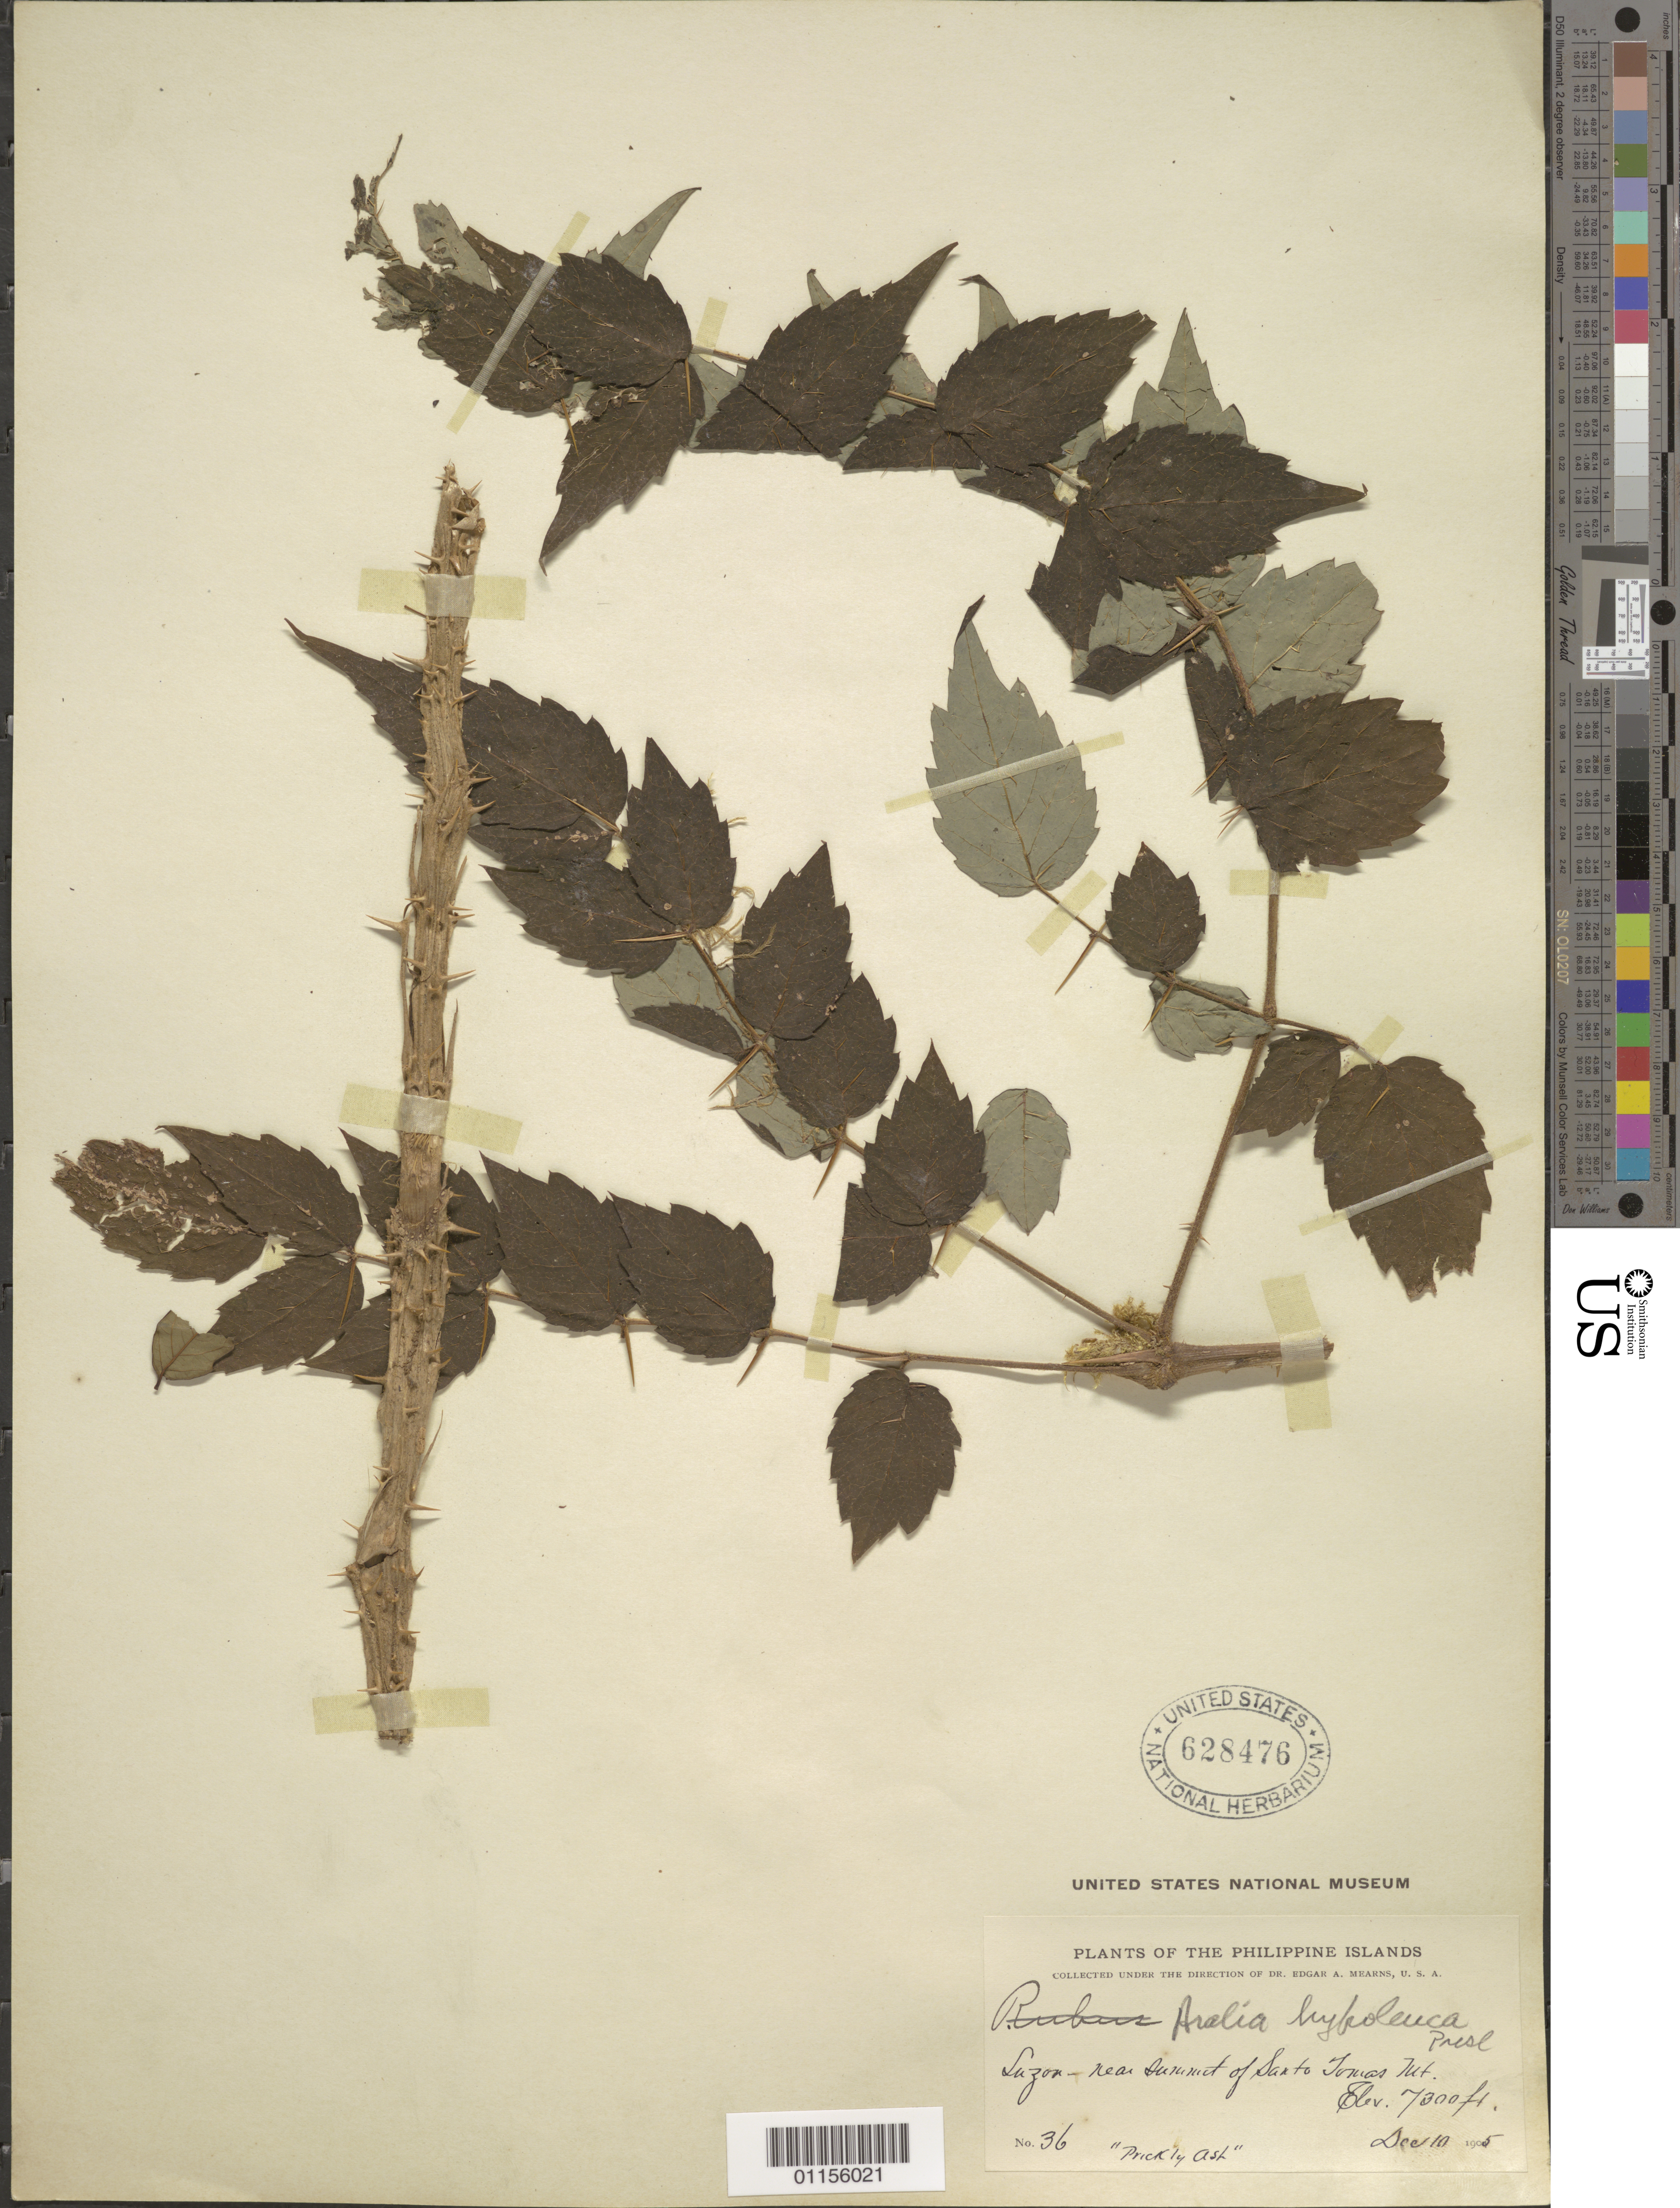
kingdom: Plantae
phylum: Tracheophyta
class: Magnoliopsida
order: Apiales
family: Araliaceae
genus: Aralia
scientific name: Aralia hypoleuca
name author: C. Presl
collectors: E. A. Mearns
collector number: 36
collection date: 1905-12-10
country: Philippines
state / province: Cordillera (Administrative Region)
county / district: Benguet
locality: Near summit of Mt. Santo Tomas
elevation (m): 2225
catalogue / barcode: US 628476